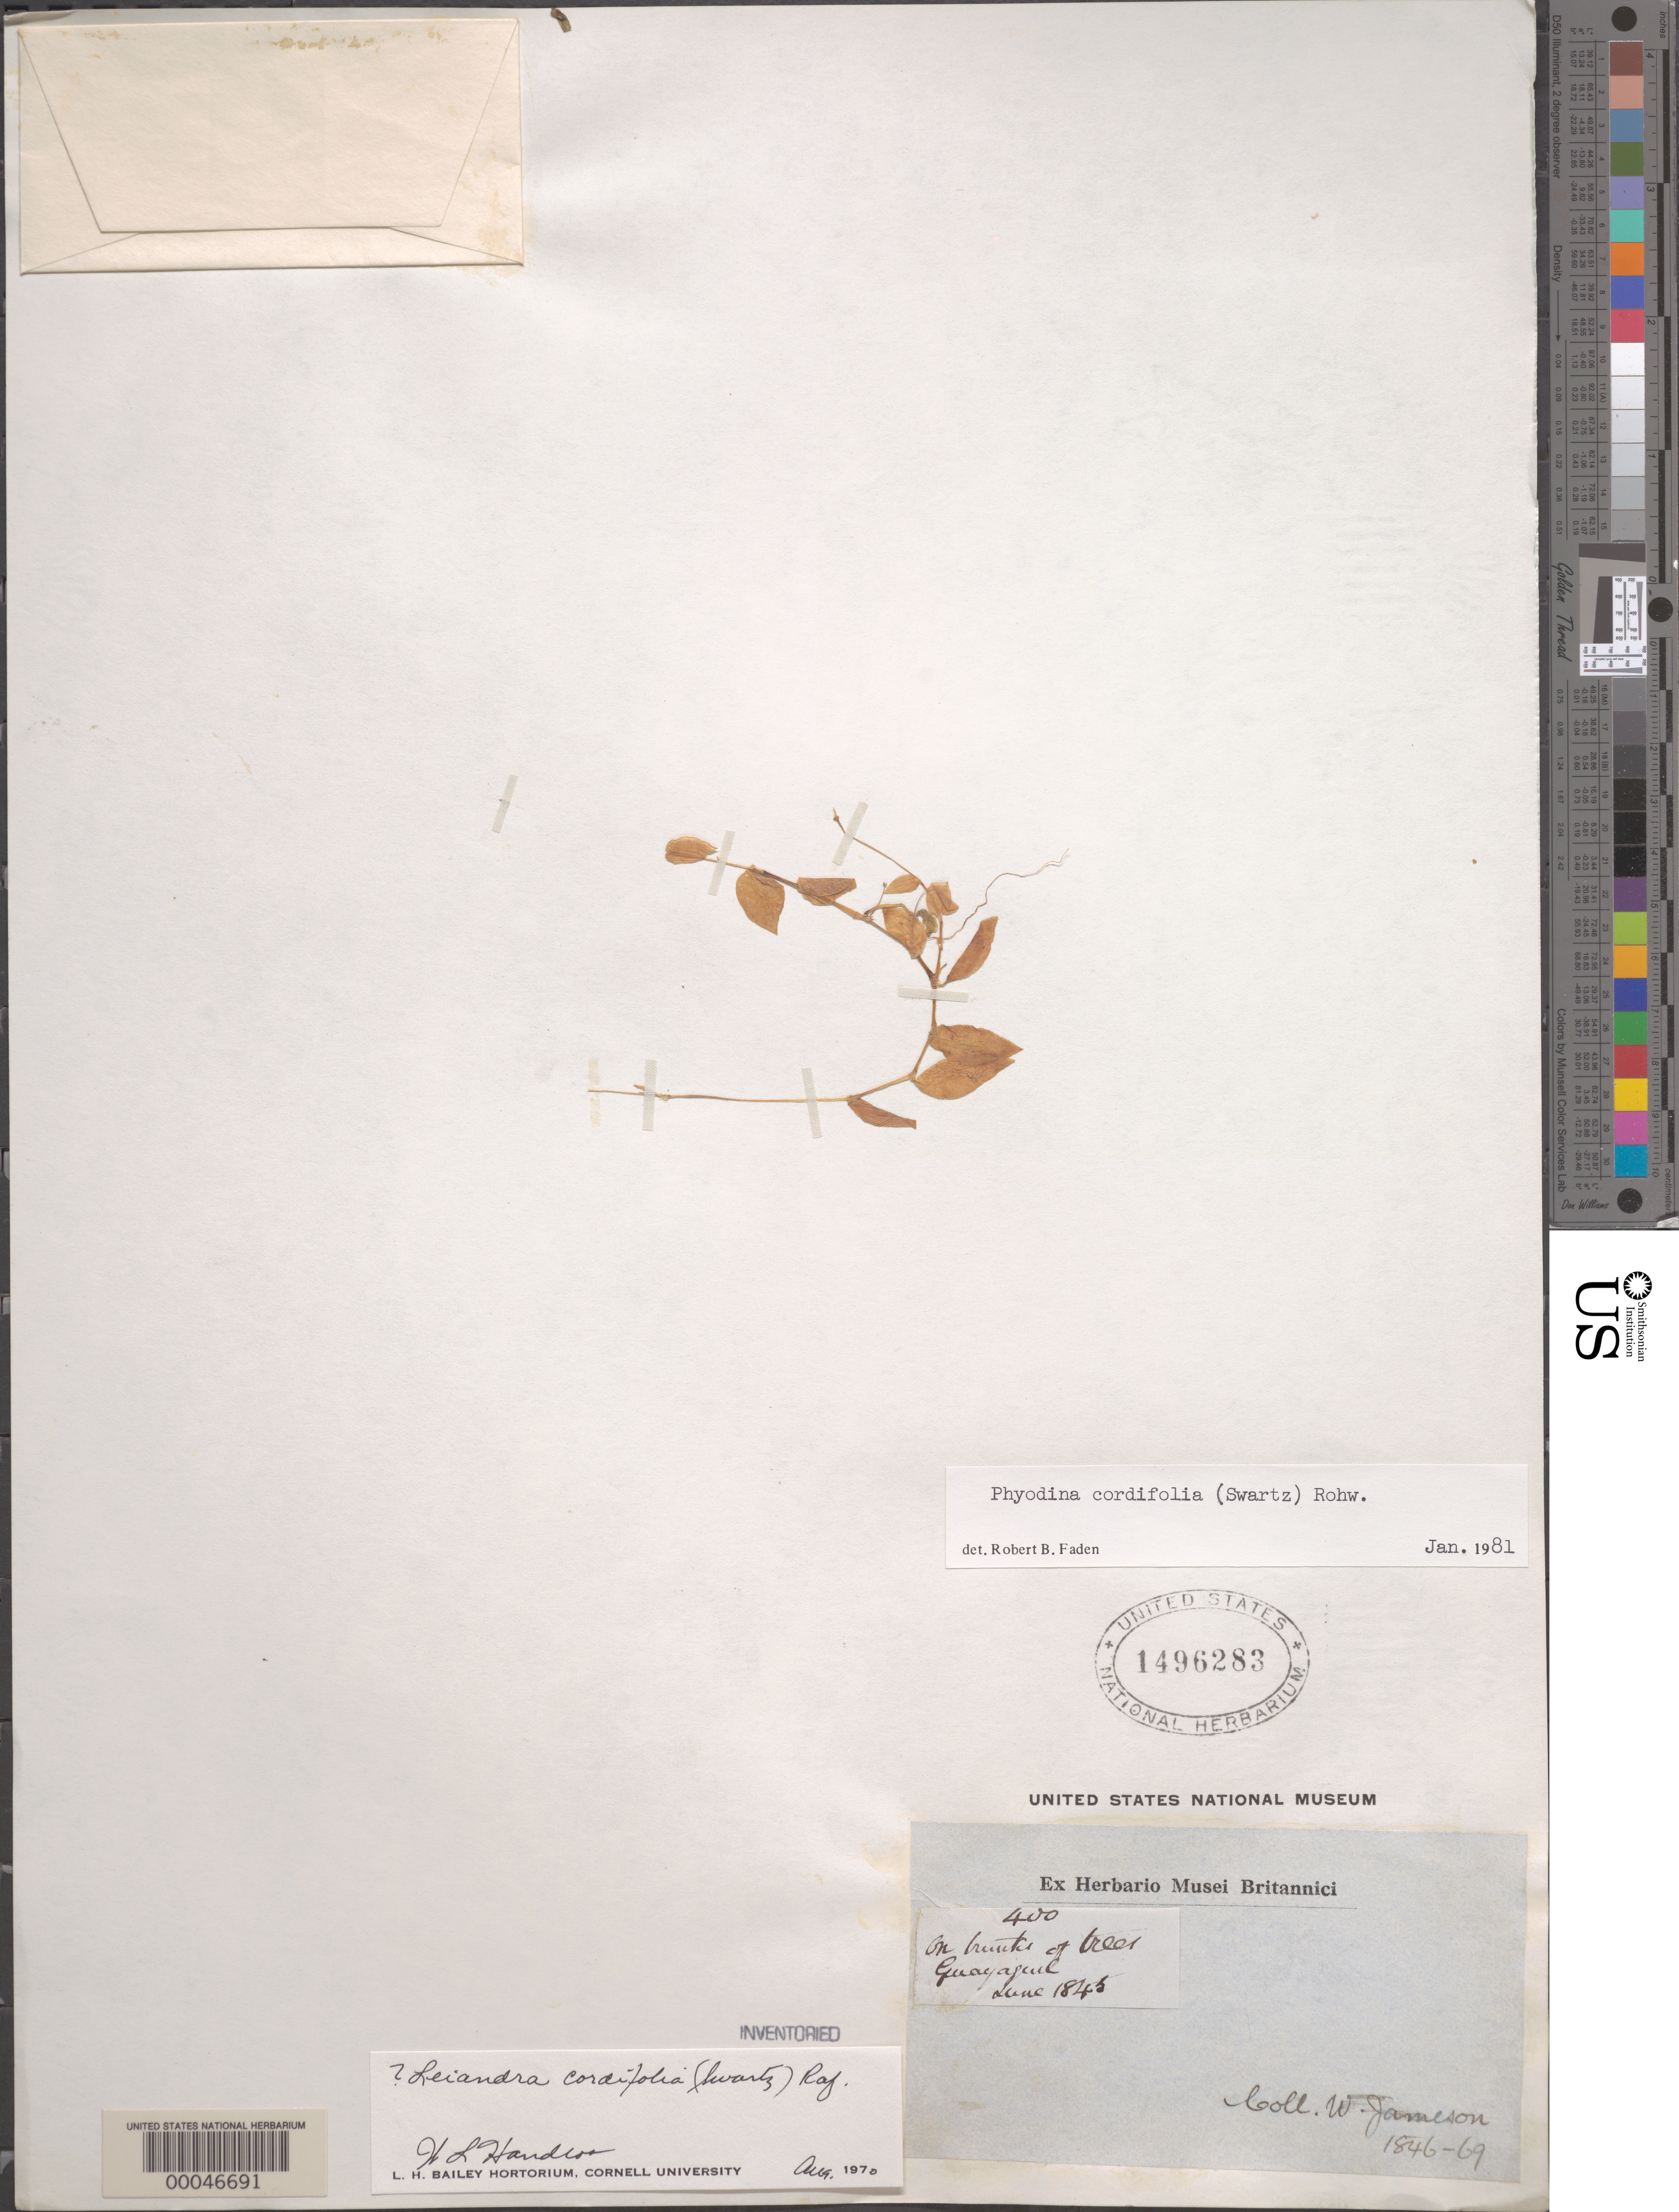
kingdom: Plantae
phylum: Tracheophyta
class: Liliopsida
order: Commelinales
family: Commelinaceae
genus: Callisia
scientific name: Callisia cordifolia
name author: (Sw.) E.S. Anderson & Woodson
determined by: Faden, Robert B., (US), Smithsonian Institution - National Museum of Natural History (UNITED STATES)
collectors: W. Jameson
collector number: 400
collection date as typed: Jun 1845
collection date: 1845-06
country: Colombia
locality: Guayaquil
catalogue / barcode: US 1496283